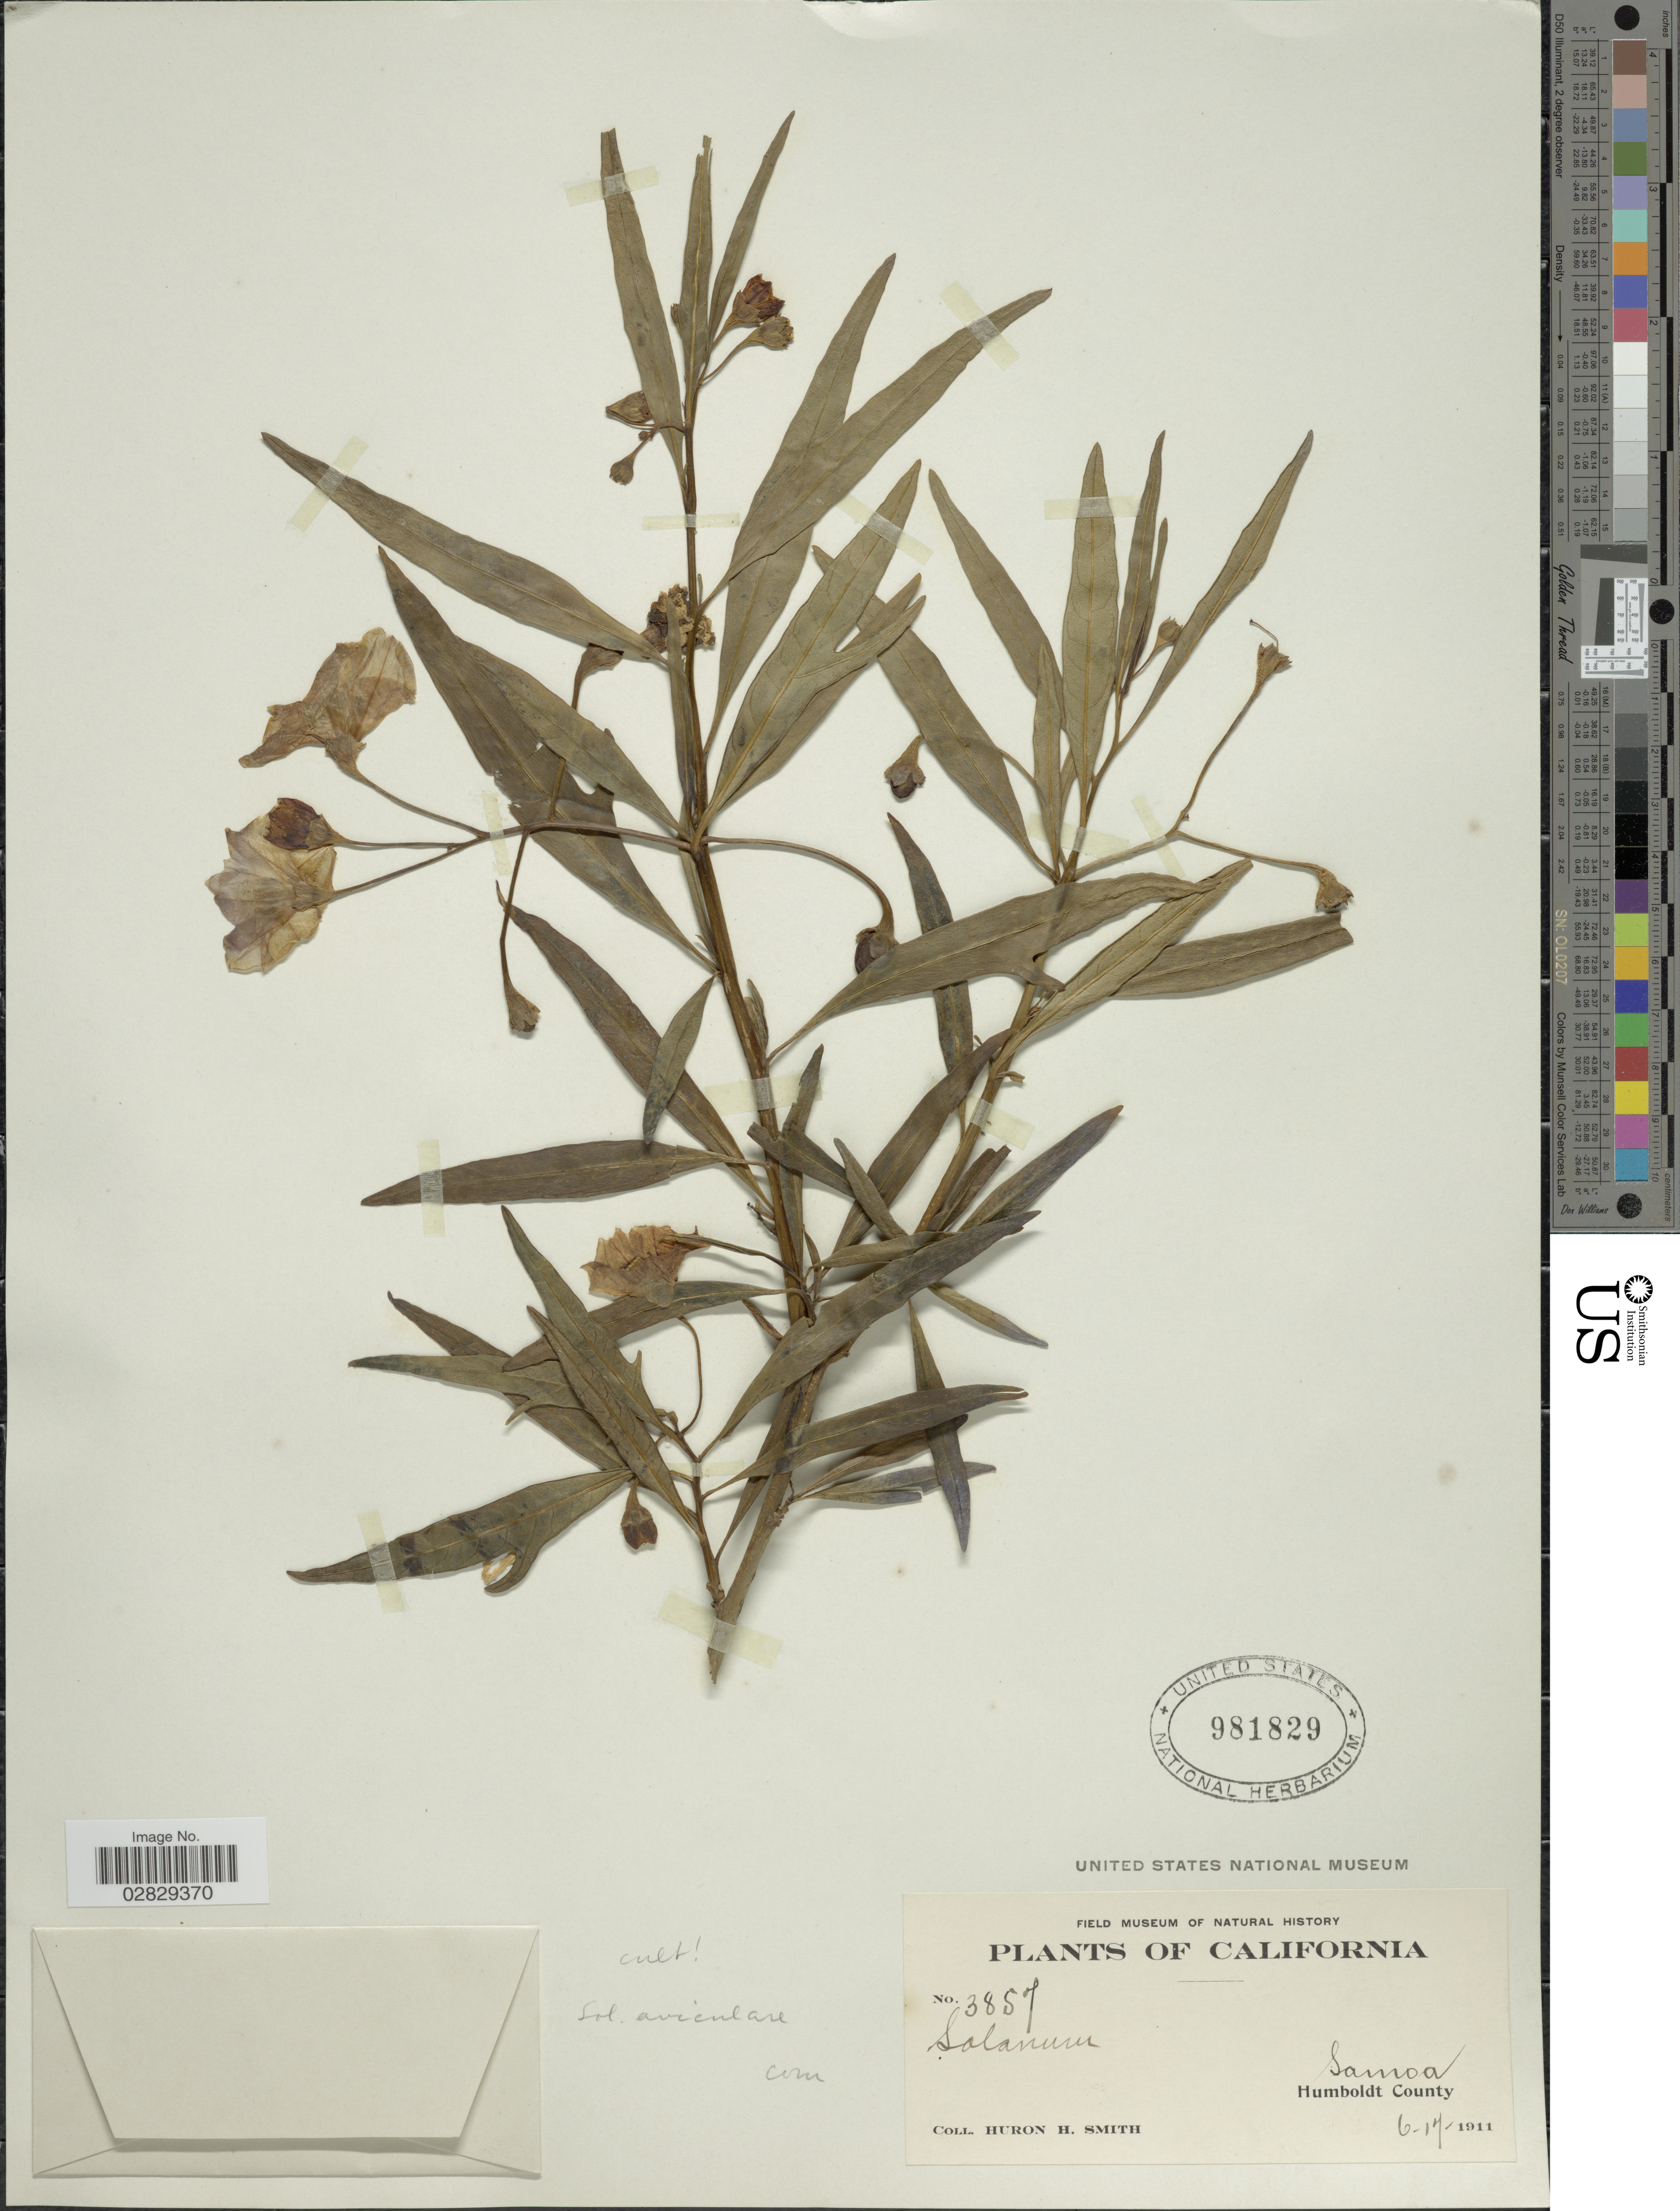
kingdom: Plantae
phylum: Tracheophyta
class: Magnoliopsida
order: Solanales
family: Solanaceae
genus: Solanum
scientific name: Solanum aviculare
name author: G. Forst.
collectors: Huron H. Smith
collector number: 3857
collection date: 1911-06-17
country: United States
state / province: California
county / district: Humboldt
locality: Samoa. Humboldt County.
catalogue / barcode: US 981829